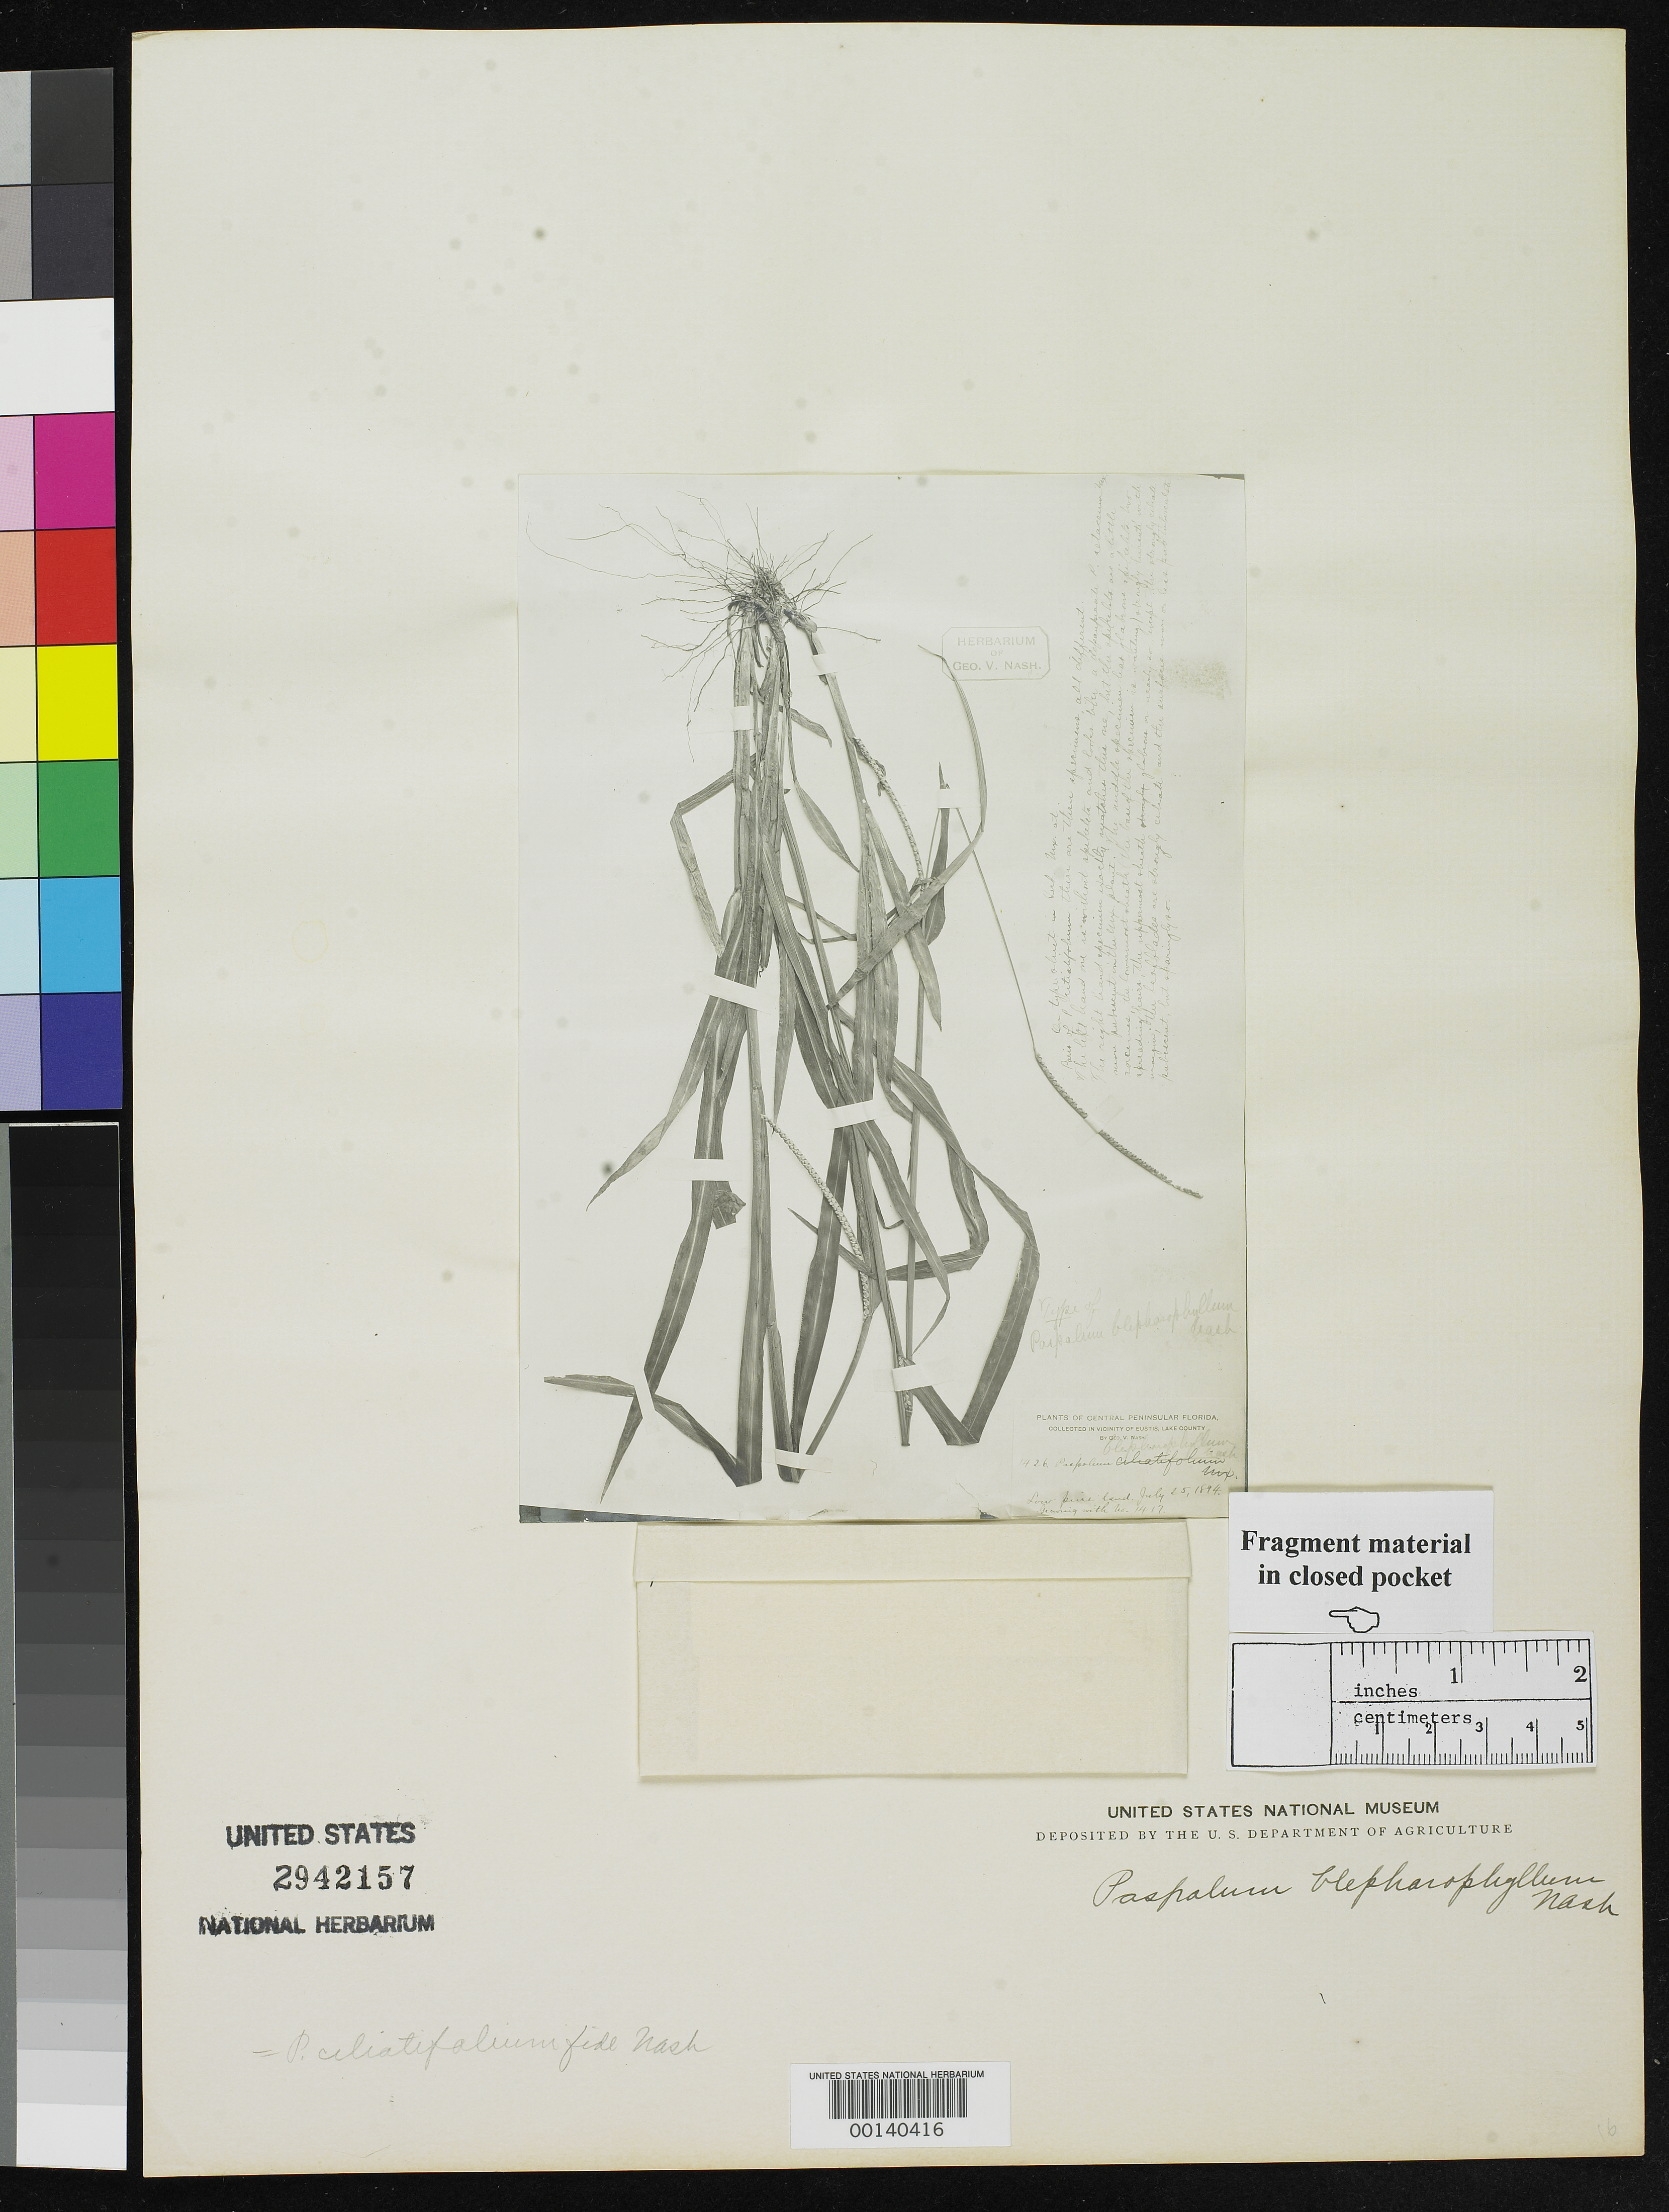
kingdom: Plantae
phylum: Tracheophyta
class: Liliopsida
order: Poales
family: Poaceae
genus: Paspalum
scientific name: Paspalum blepharophyllum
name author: Nash in Small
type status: Isotype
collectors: G. V. Nash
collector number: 1426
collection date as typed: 25 Jul 1894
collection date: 1894-07-25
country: United States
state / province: Florida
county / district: Lake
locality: Near Eustis.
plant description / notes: Photograph and fragmentary material of (holo) type specimen ex herb. G.V. Nash.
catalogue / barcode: US 2942157